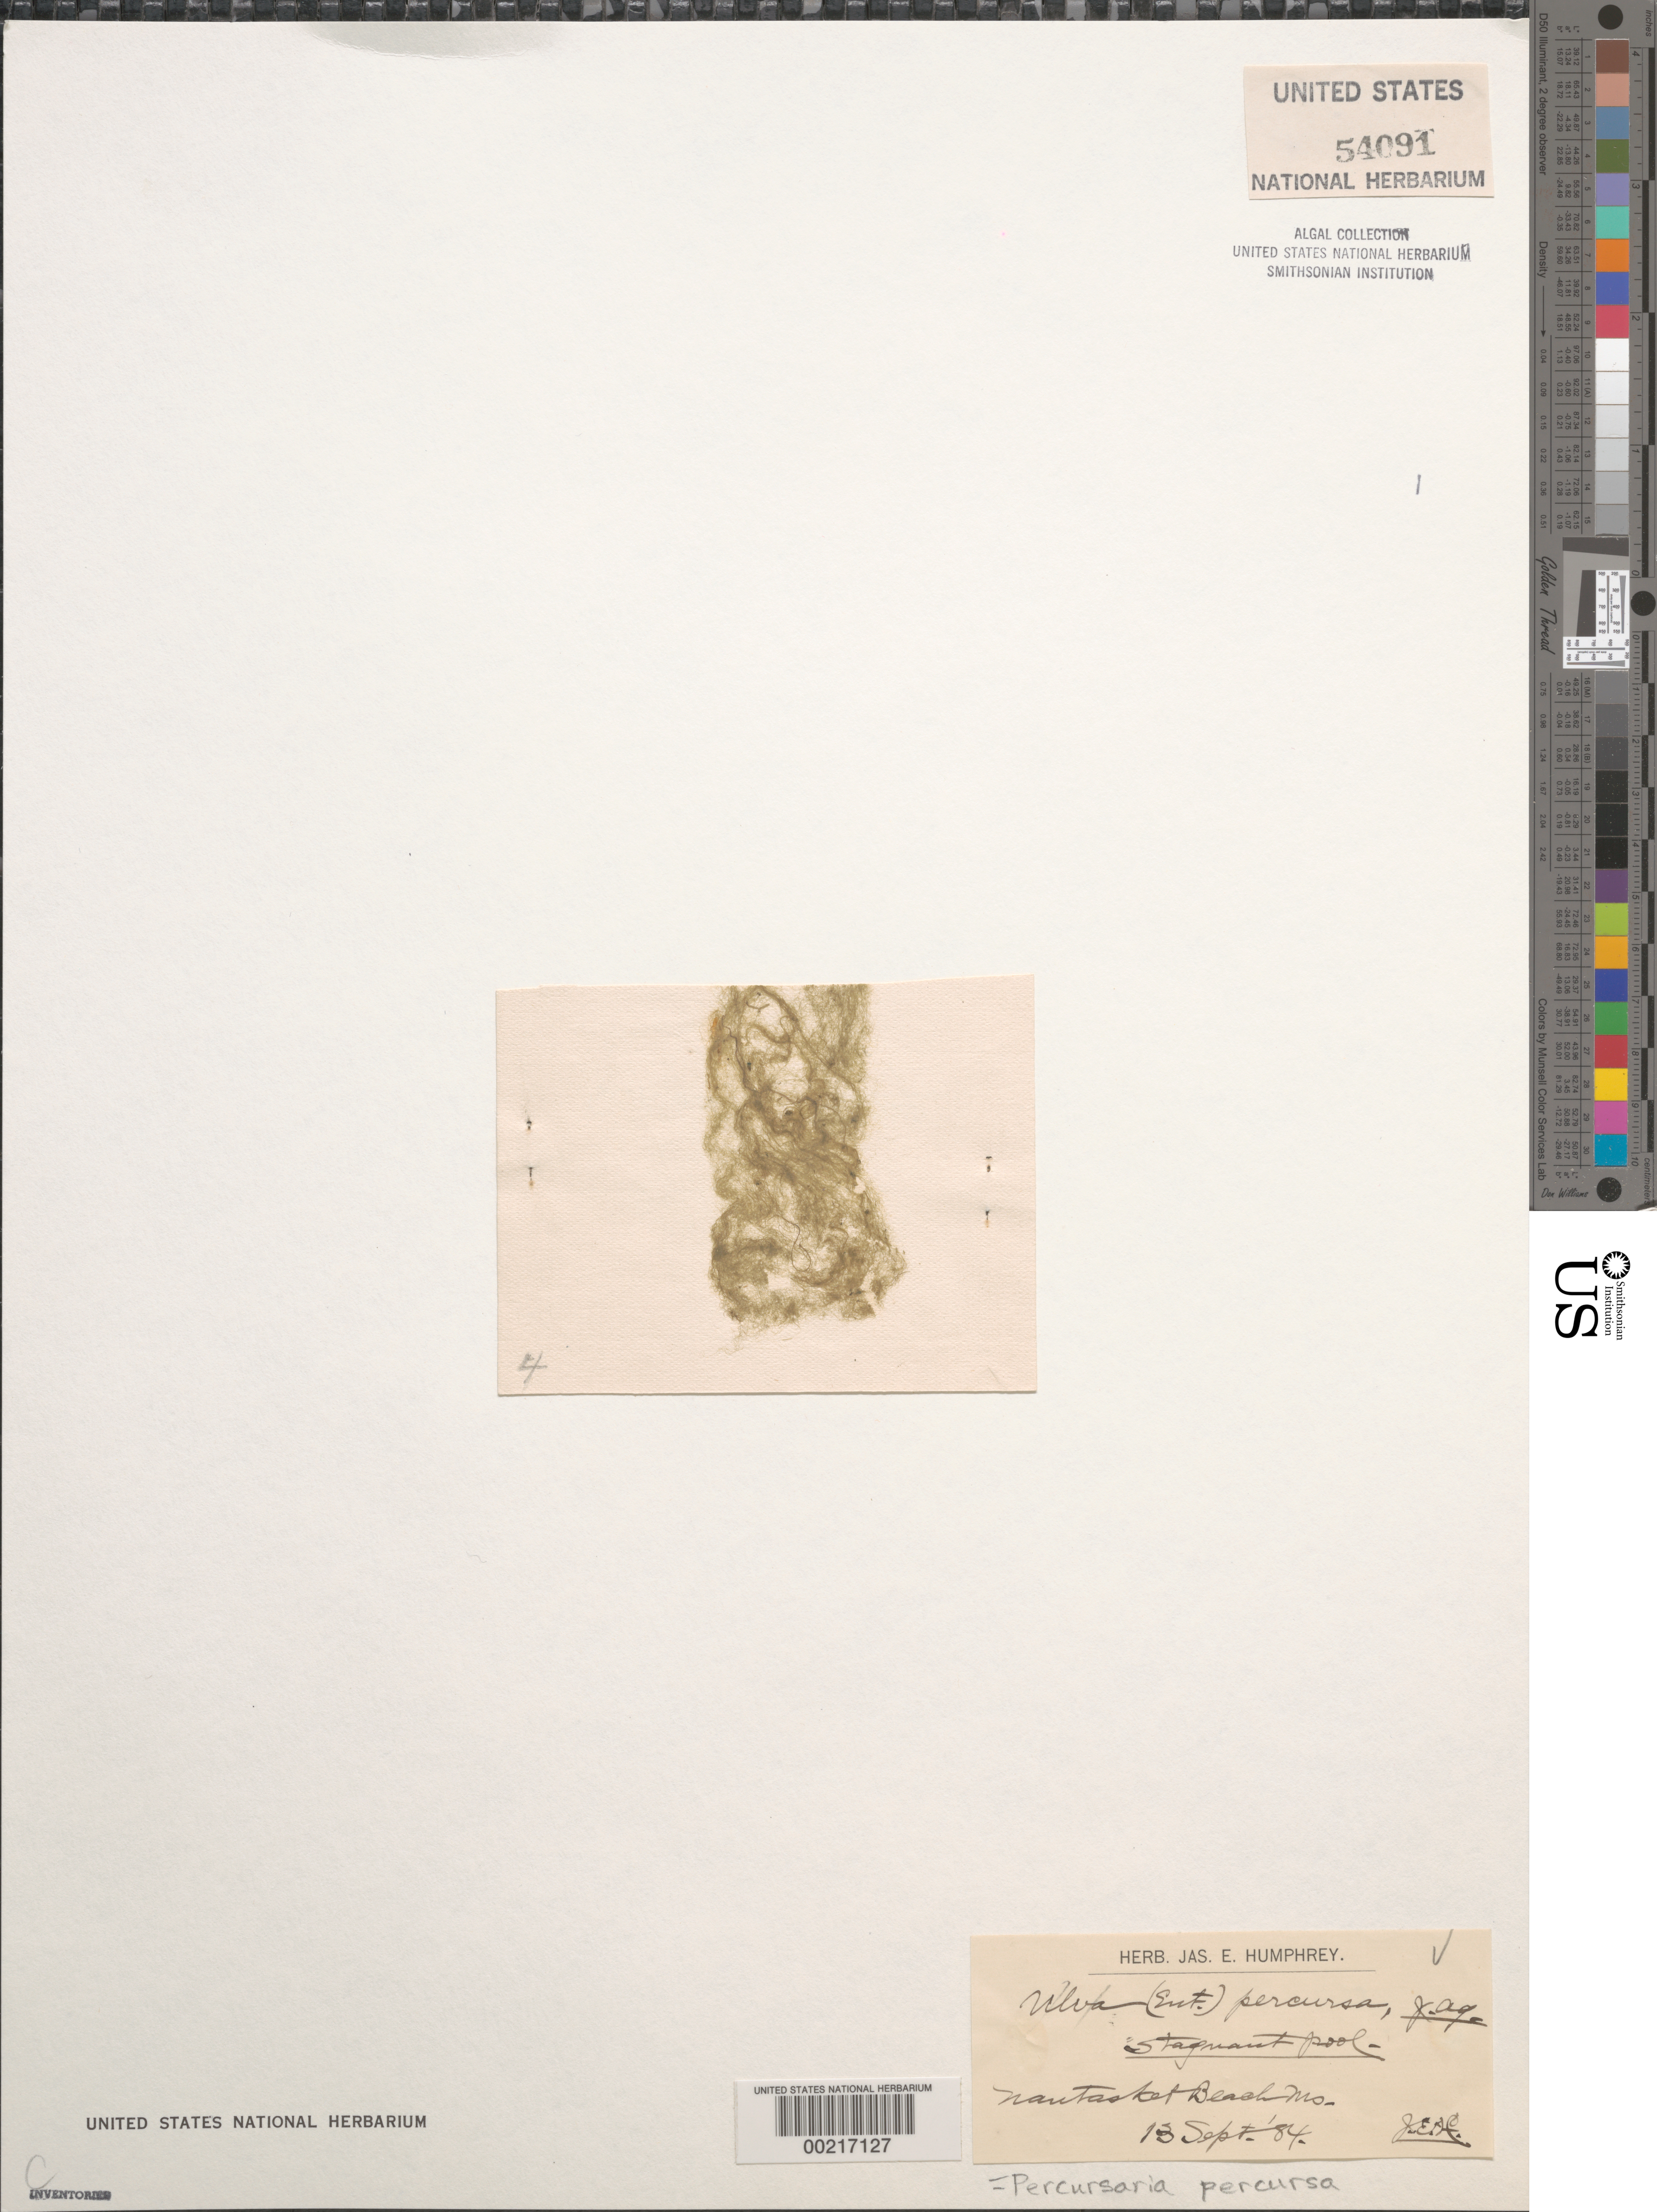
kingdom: Plantae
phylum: Chlorophyta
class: Ulvophyceae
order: Ulvales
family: Ulvaceae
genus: Percursaria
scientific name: Percursaria percursa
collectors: J. Humphrey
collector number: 4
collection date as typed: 13 Sep 1884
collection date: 1884-09-13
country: United States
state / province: Massachusetts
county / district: Plymouth County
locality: Nantasket Beach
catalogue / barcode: US 54091